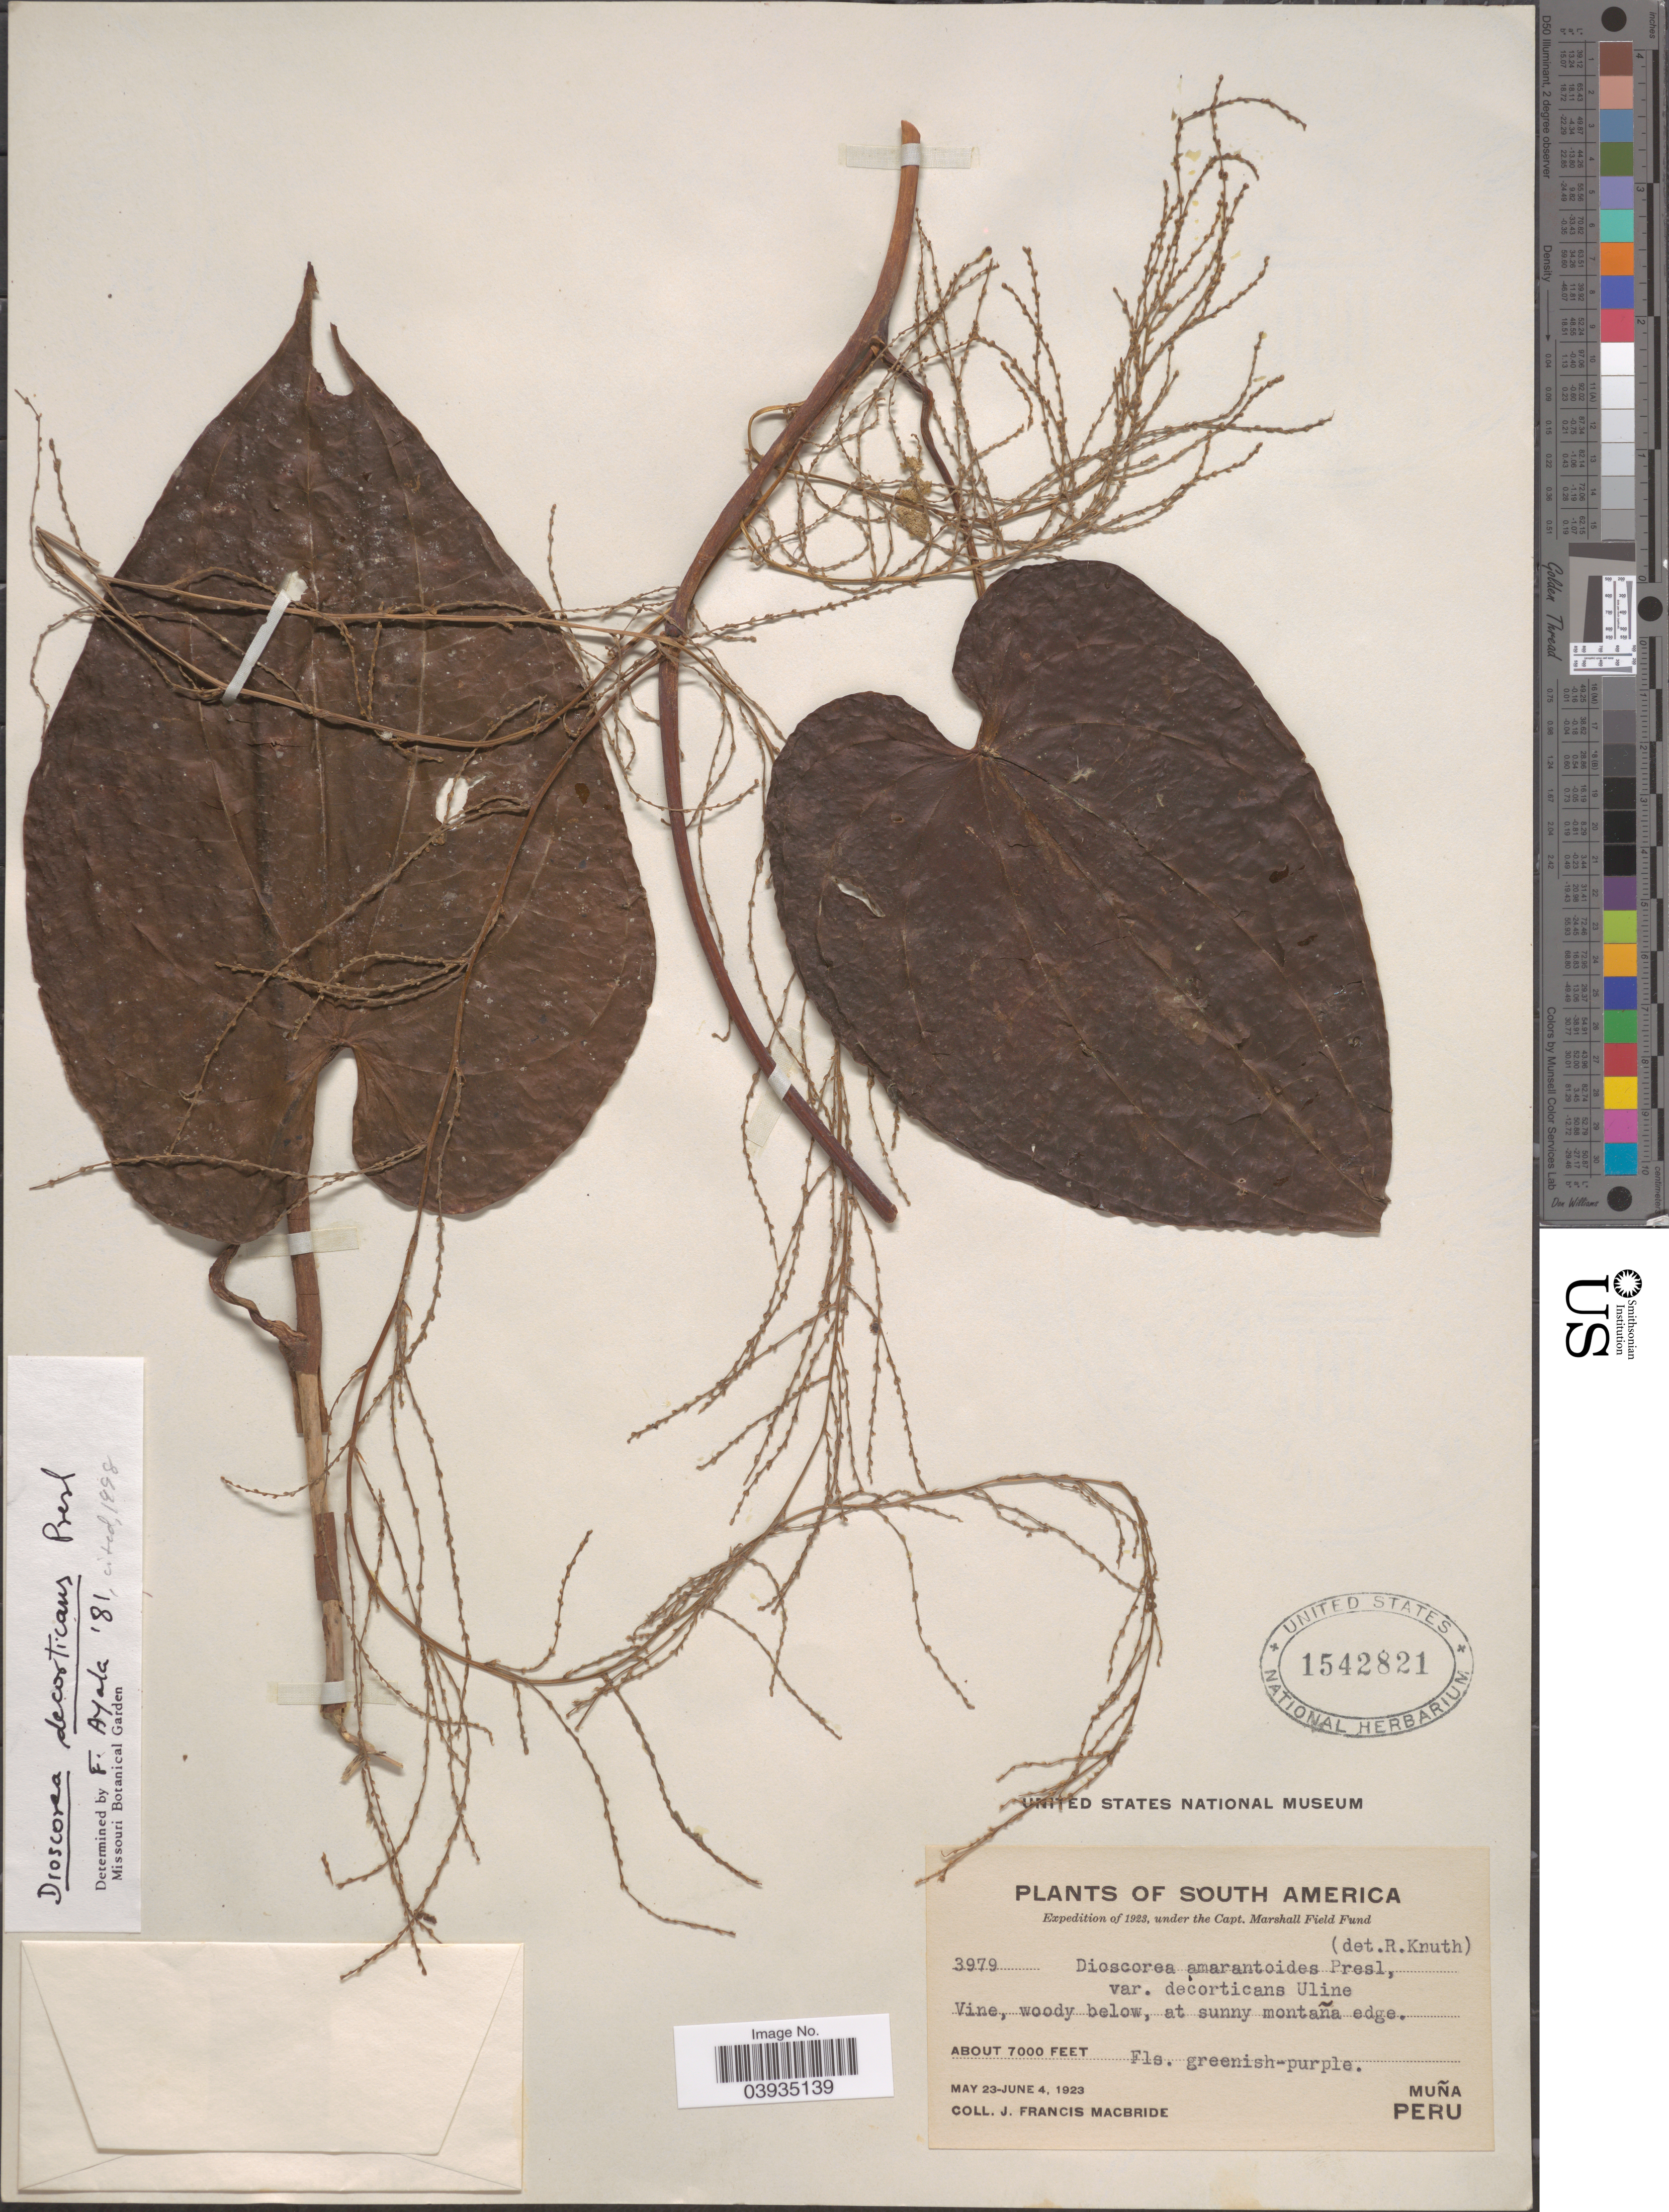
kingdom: Plantae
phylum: Tracheophyta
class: Liliopsida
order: Dioscoreales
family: Dioscoreaceae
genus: Dioscorea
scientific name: Dioscorea decorticans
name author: C. Presl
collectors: J. F. Macbride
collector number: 3979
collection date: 1923-05-23/1923-06-04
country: Peru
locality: Muña.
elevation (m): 2134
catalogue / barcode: US 1542821